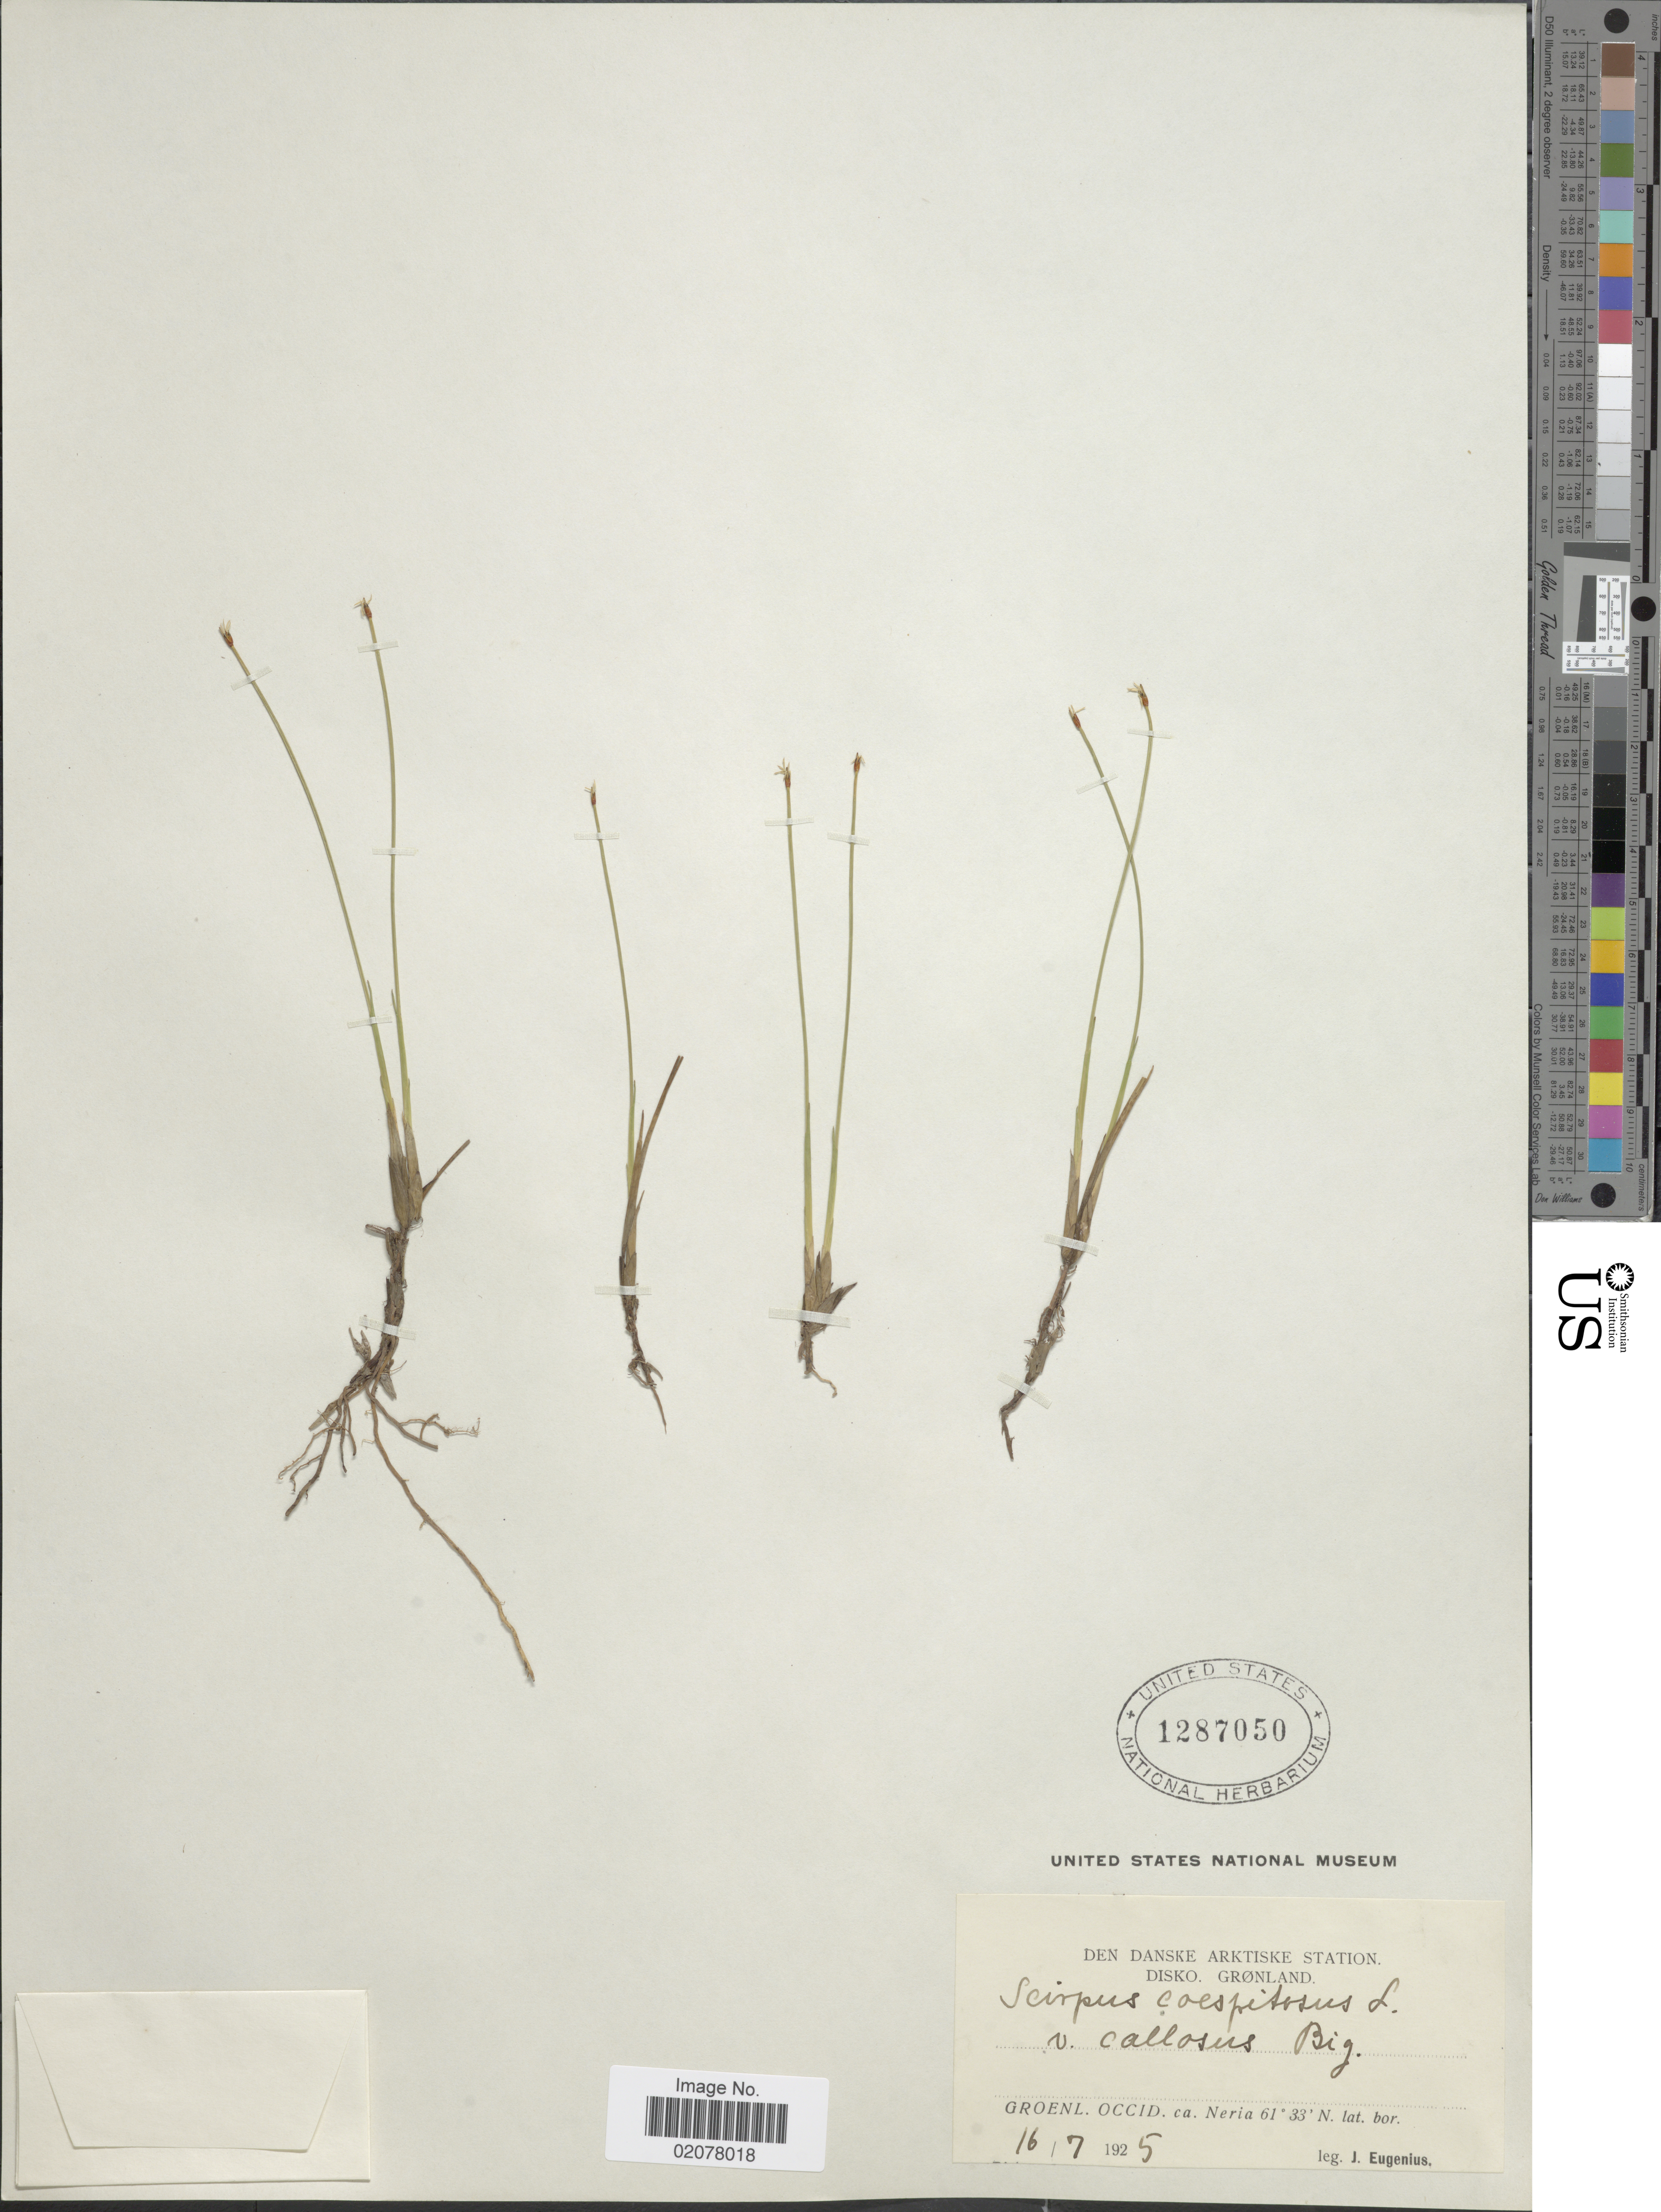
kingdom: Plantae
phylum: Tracheophyta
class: Liliopsida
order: Poales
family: Cyperaceae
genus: Trichophorum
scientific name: Trichophorum cespitosum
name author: (L.) Hartm.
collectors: J. Eugenius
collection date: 1925-07-16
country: Greenland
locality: Den Danske Arktiske Station. Disko, Grønland. Groenl. Occid. ca. Neria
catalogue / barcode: US 1287050